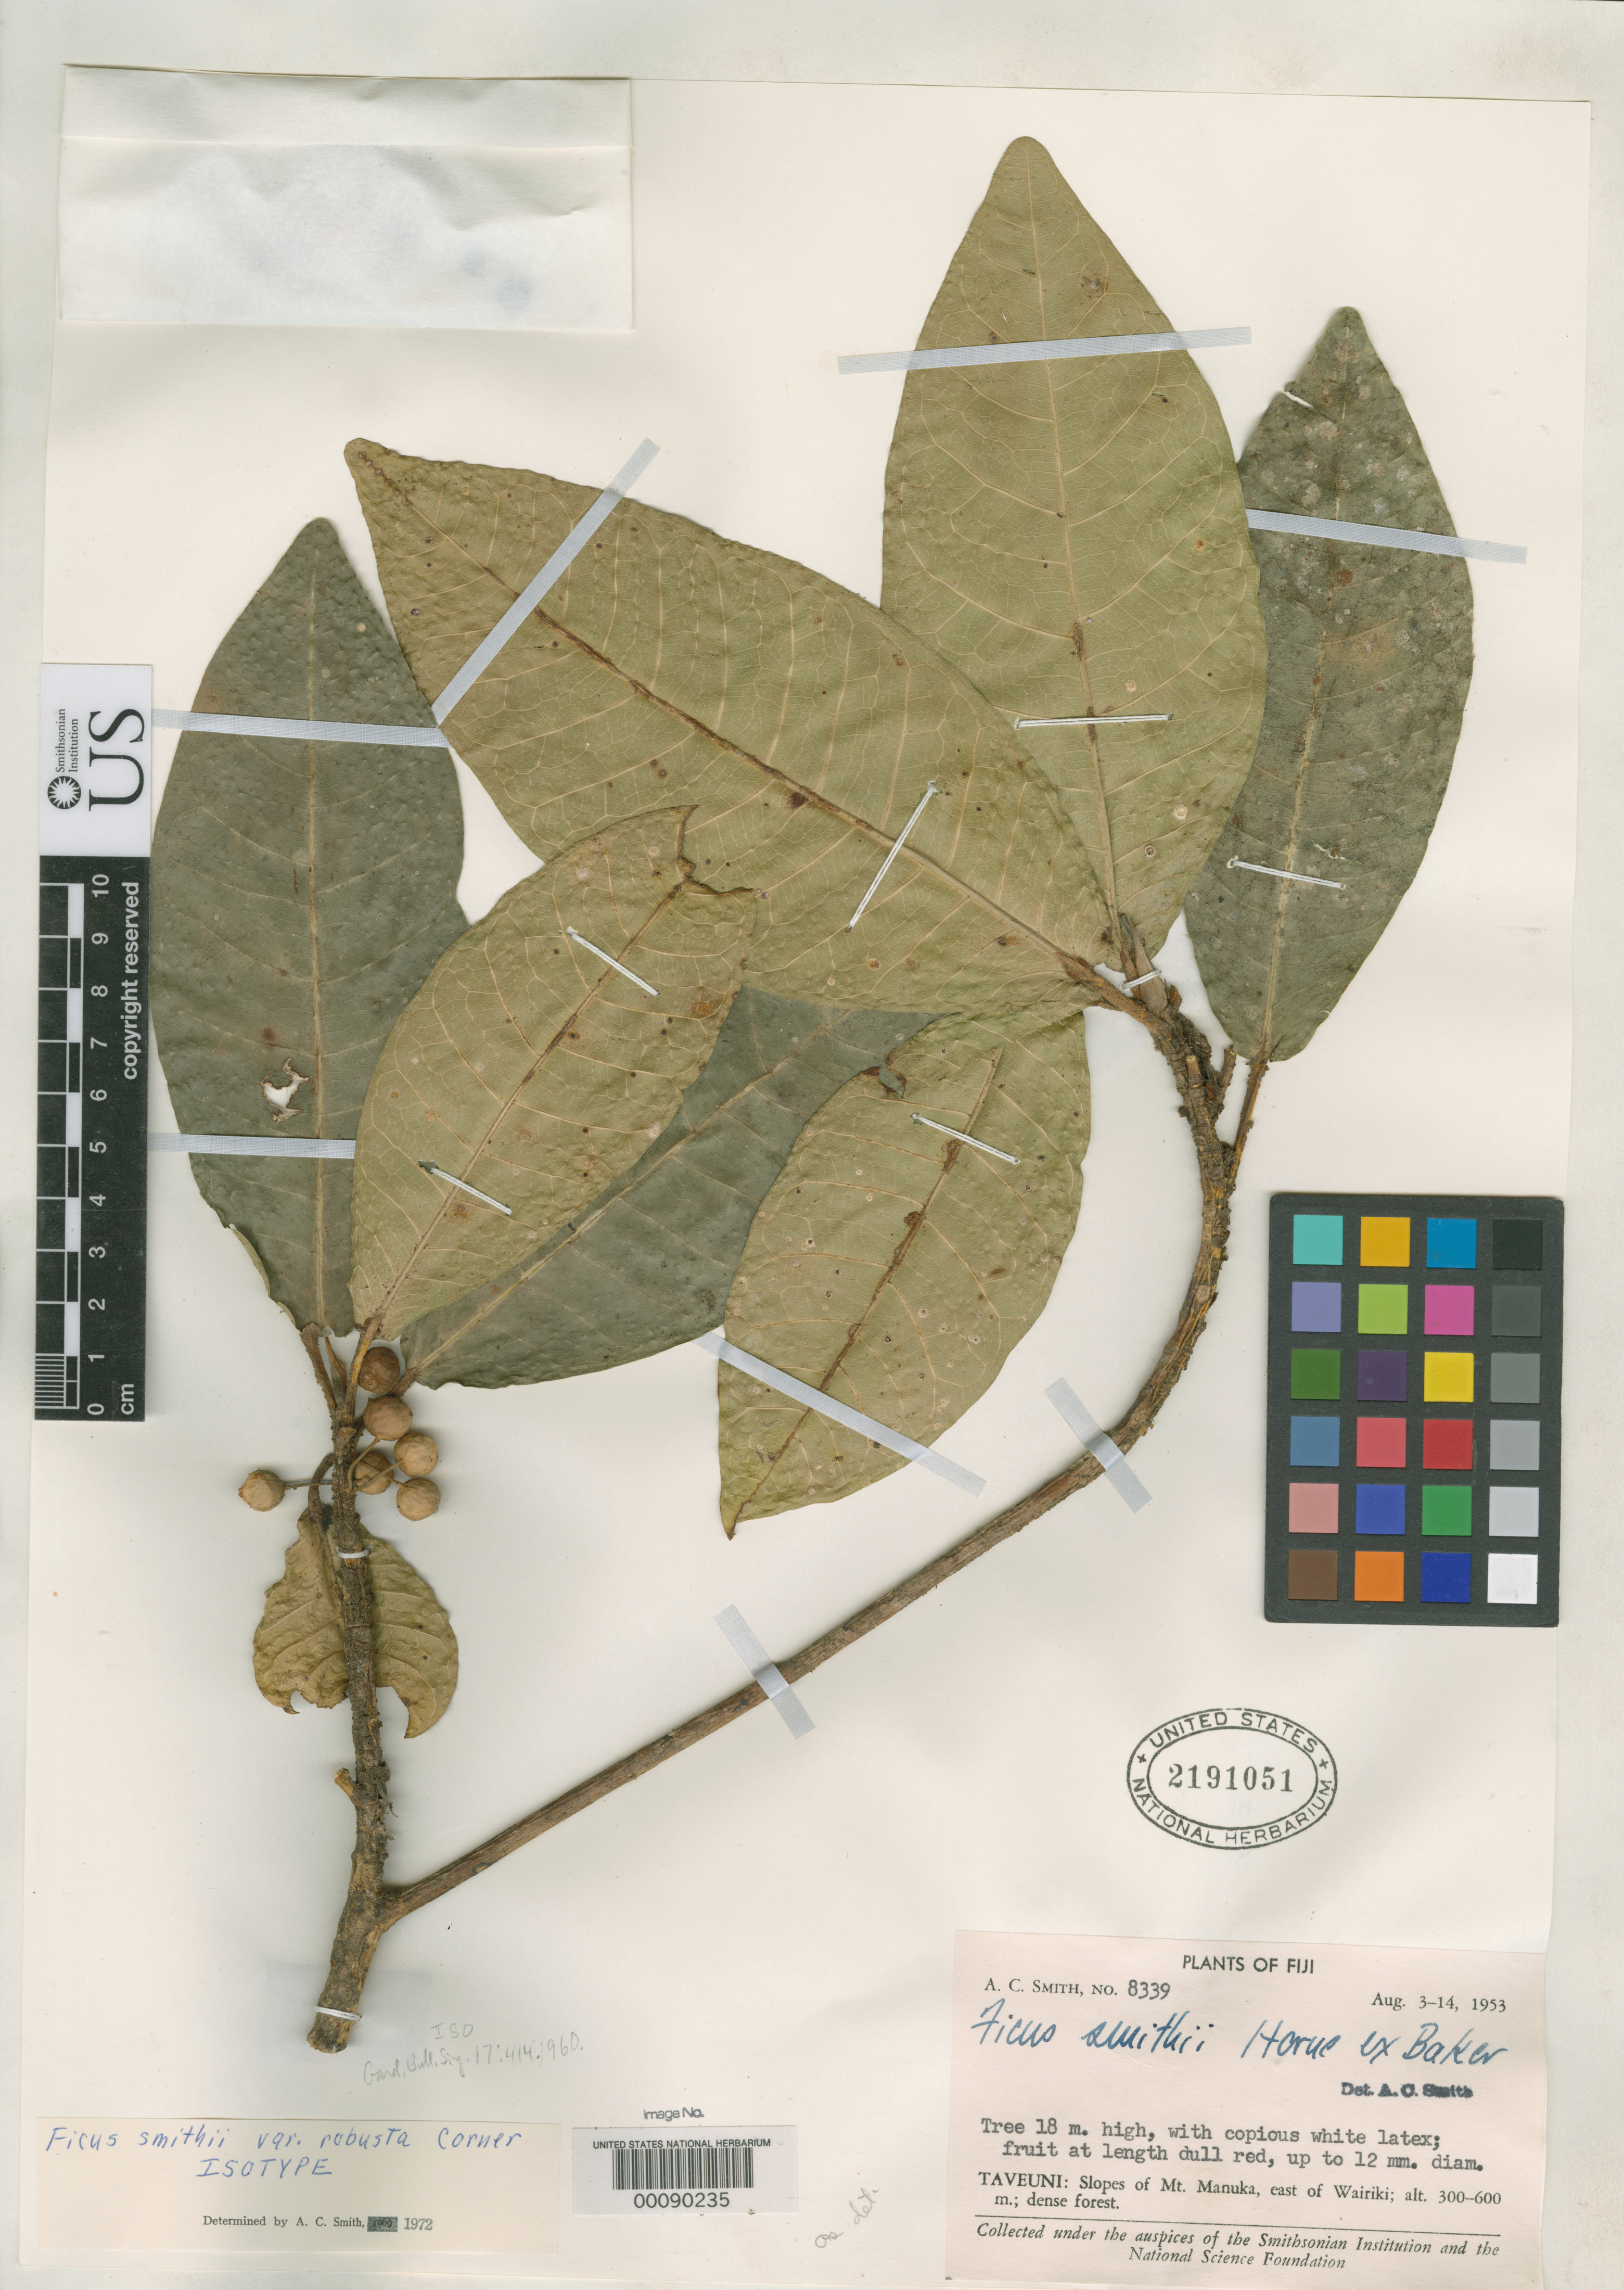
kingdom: Plantae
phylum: Tracheophyta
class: Magnoliopsida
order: Rosales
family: Moraceae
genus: Ficus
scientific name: Ficus smithii var. robusta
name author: Corner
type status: Isotype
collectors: A. C. Smith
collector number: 8339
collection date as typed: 03 Aug 1953 to 14 Aug 1953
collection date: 1953-08-03/1953-08-14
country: Fiji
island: Taveuni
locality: Mt. Manuka, east of Wairiki. [Vanua Levu Group]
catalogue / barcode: US 2191051